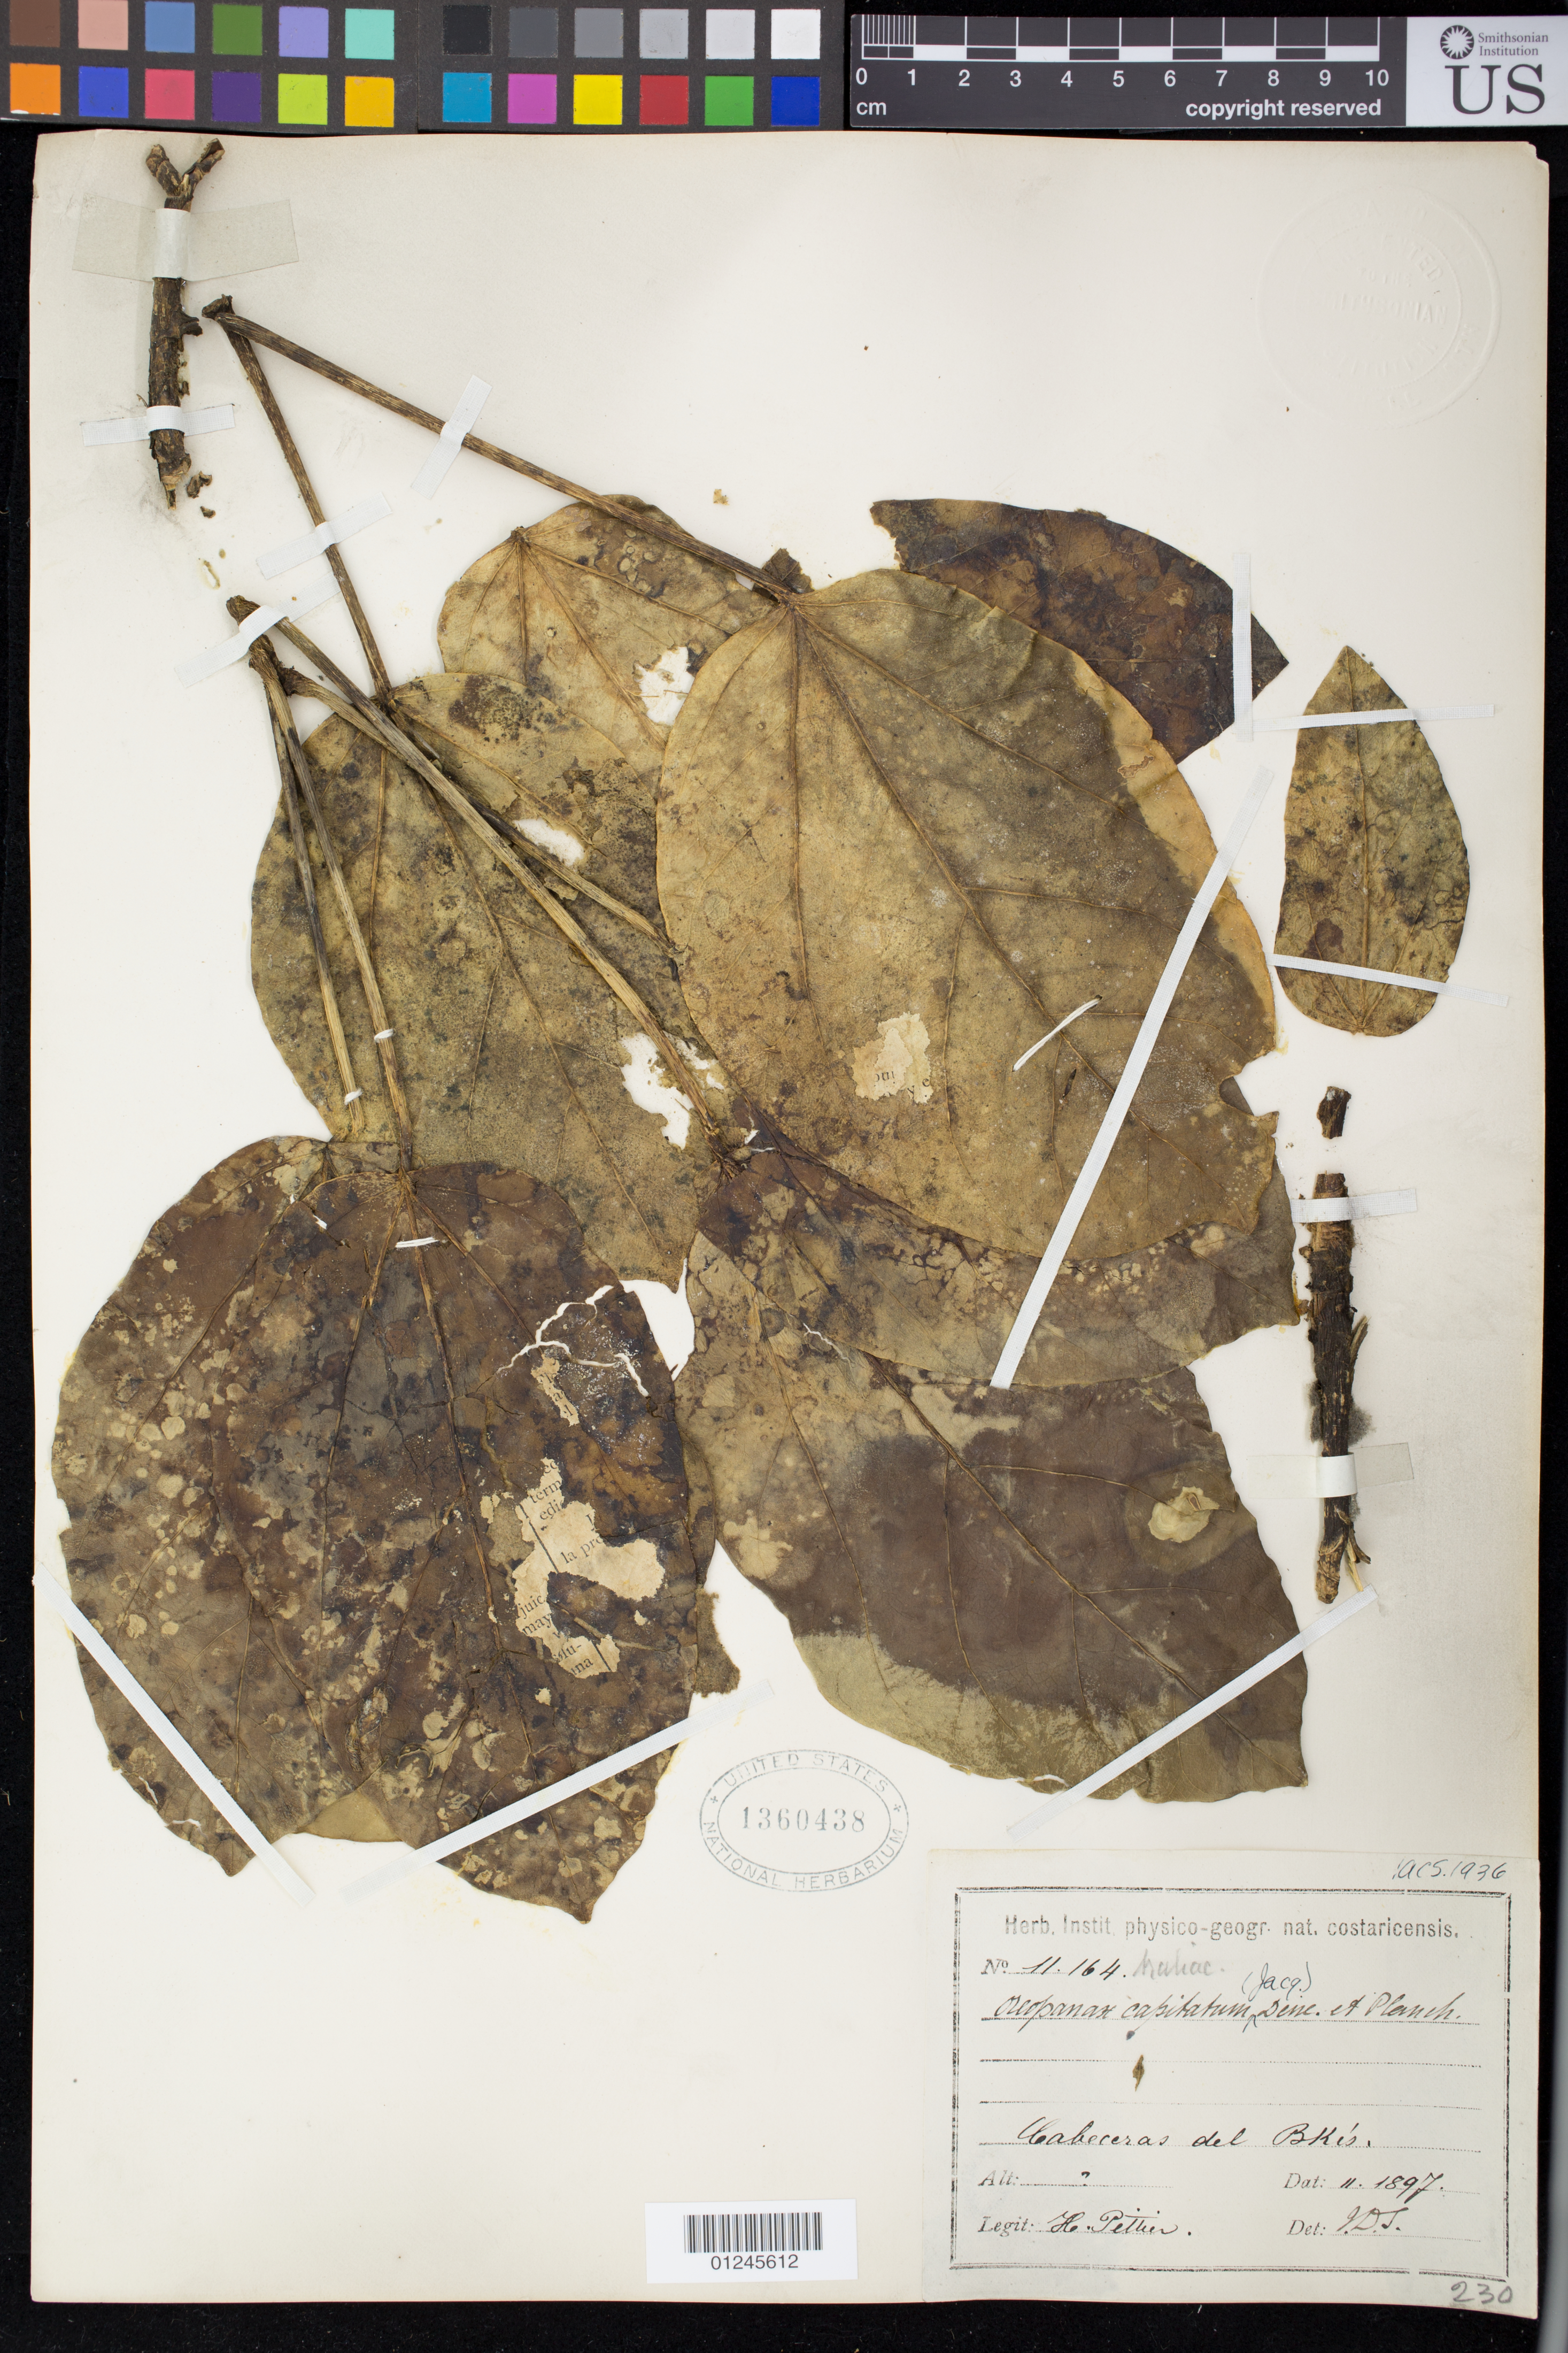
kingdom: Plantae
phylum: Tracheophyta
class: Magnoliopsida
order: Apiales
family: Araliaceae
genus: Oreopanax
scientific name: Oreopanax capitatus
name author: (Jacq.) Decne. & Planch.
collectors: H. F. Pittier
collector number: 11164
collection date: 1897-11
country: Costa Rica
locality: Cabeceras del [BKis?]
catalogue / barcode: US 1360438